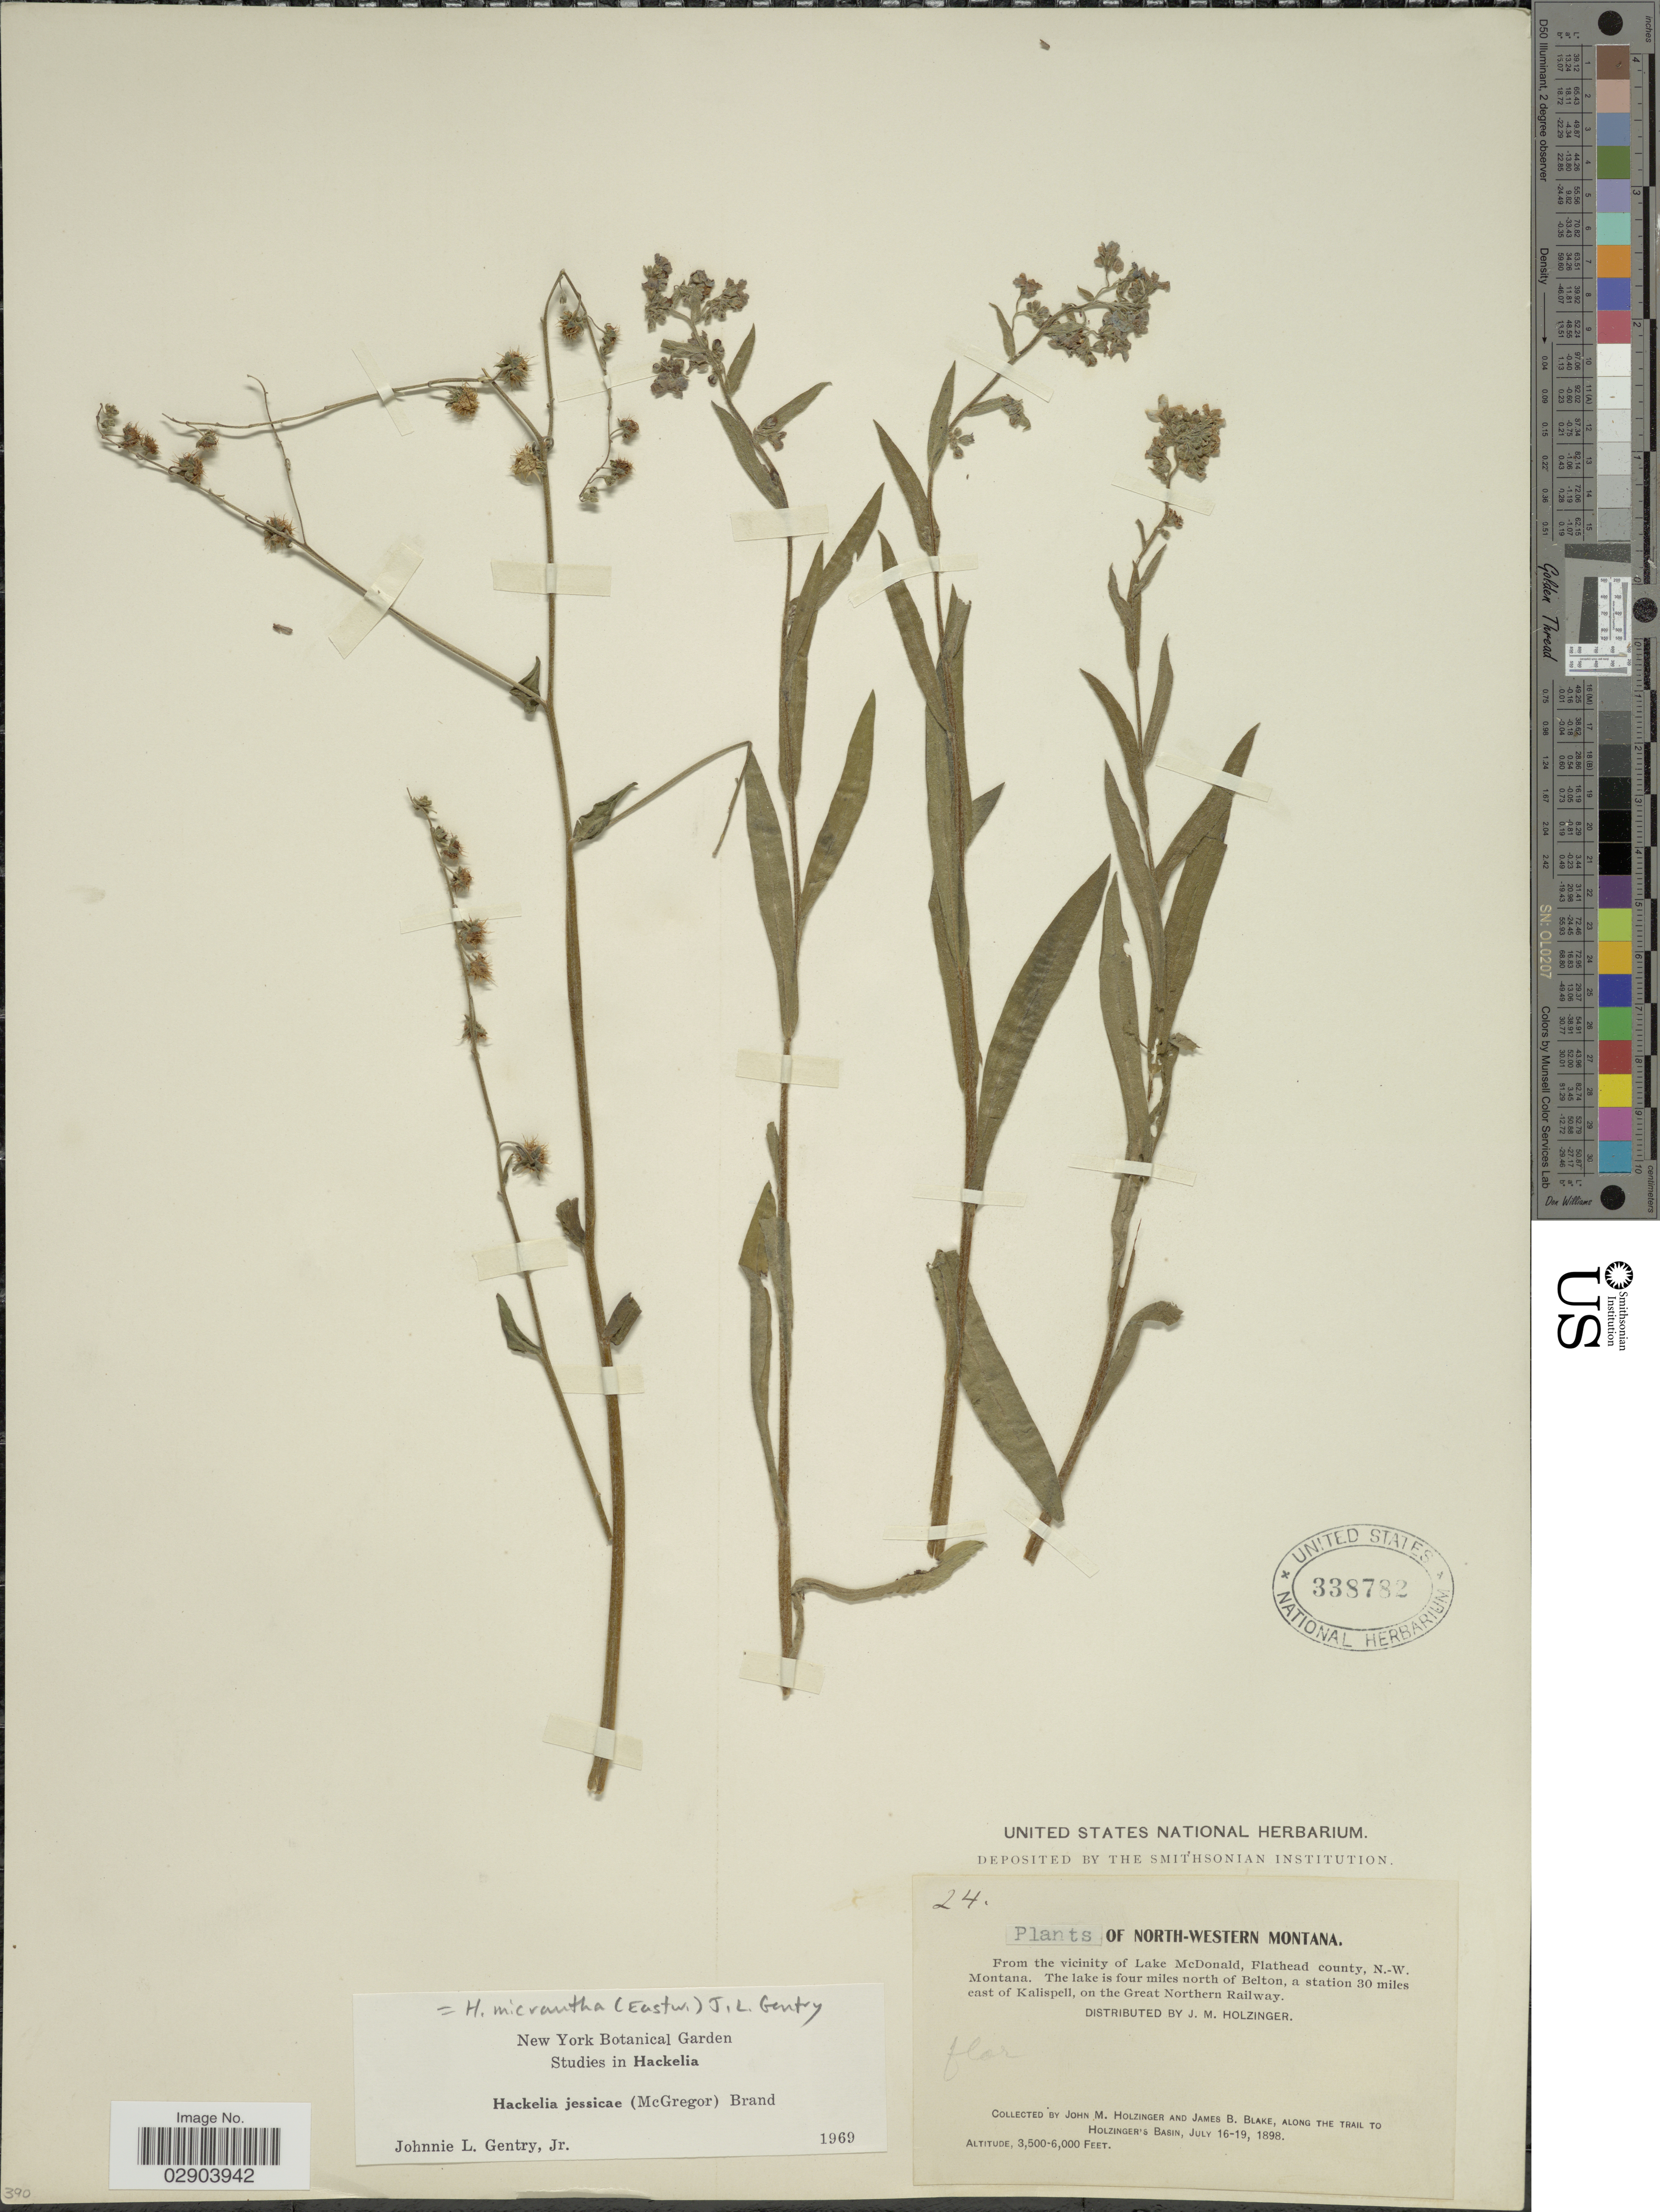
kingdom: Plantae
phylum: Tracheophyta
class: Magnoliopsida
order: Boraginales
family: Boraginaceae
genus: Hackelia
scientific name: Hackelia micrantha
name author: (Eastw.) J.L. Gentry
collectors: J. M. Holzinger & J. B. Blake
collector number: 24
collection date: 1898-07-16/1898-07-19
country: United States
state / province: Montana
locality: North-Western Montana, From vicinity of Lake McDonald, Flathead county, N.-W. Montana, The Lake is four miles north of Belton, a station 30 miles east of Kalispell, on the Great Northern Railway, Along the trail to Holzinger's Basin.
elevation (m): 1067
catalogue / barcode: US 338782